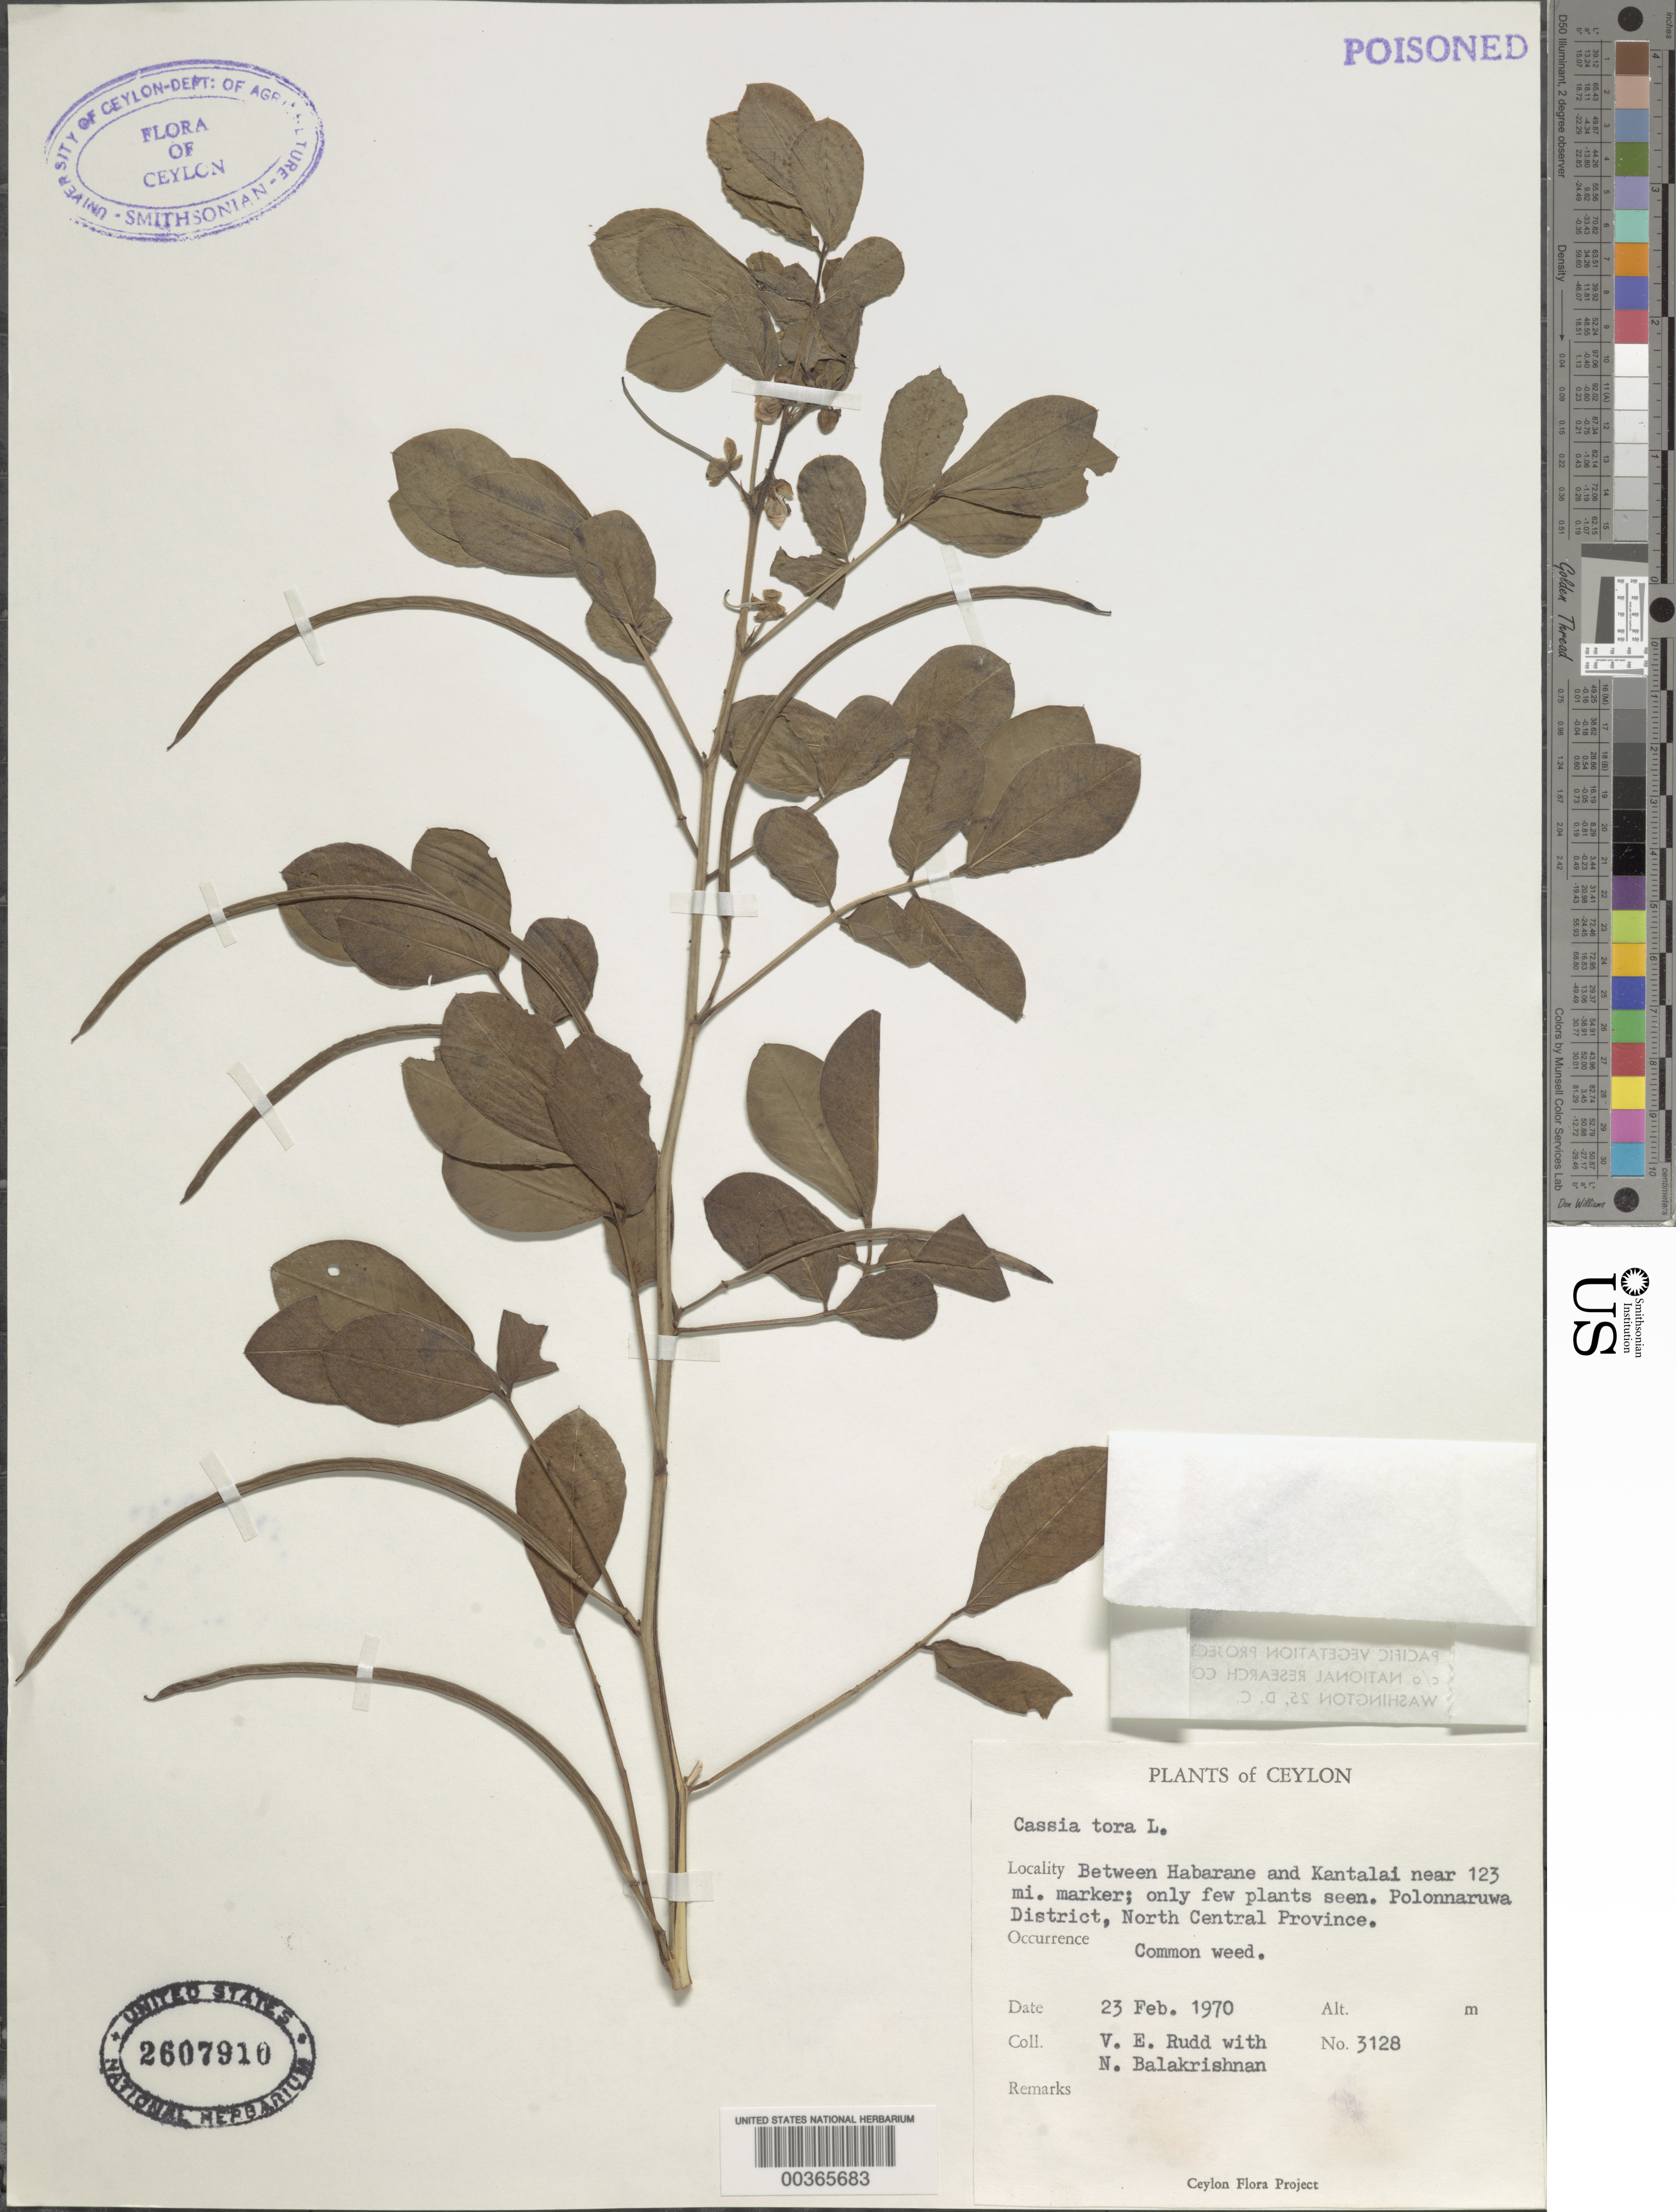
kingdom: Plantae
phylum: Tracheophyta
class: Magnoliopsida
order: Fabales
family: Fabaceae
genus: Senna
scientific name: Senna obtusifolia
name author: (L.) H.S. Irwin & Barneby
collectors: V. E. Rudd & N. Balakrishnan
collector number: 3128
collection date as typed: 23 Feb 1970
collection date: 1970-02-23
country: Sri Lanka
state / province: North Central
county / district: Polonnaruwa Dist.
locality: Between habarane and kantalai near 123 mi marker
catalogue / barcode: US 2607910